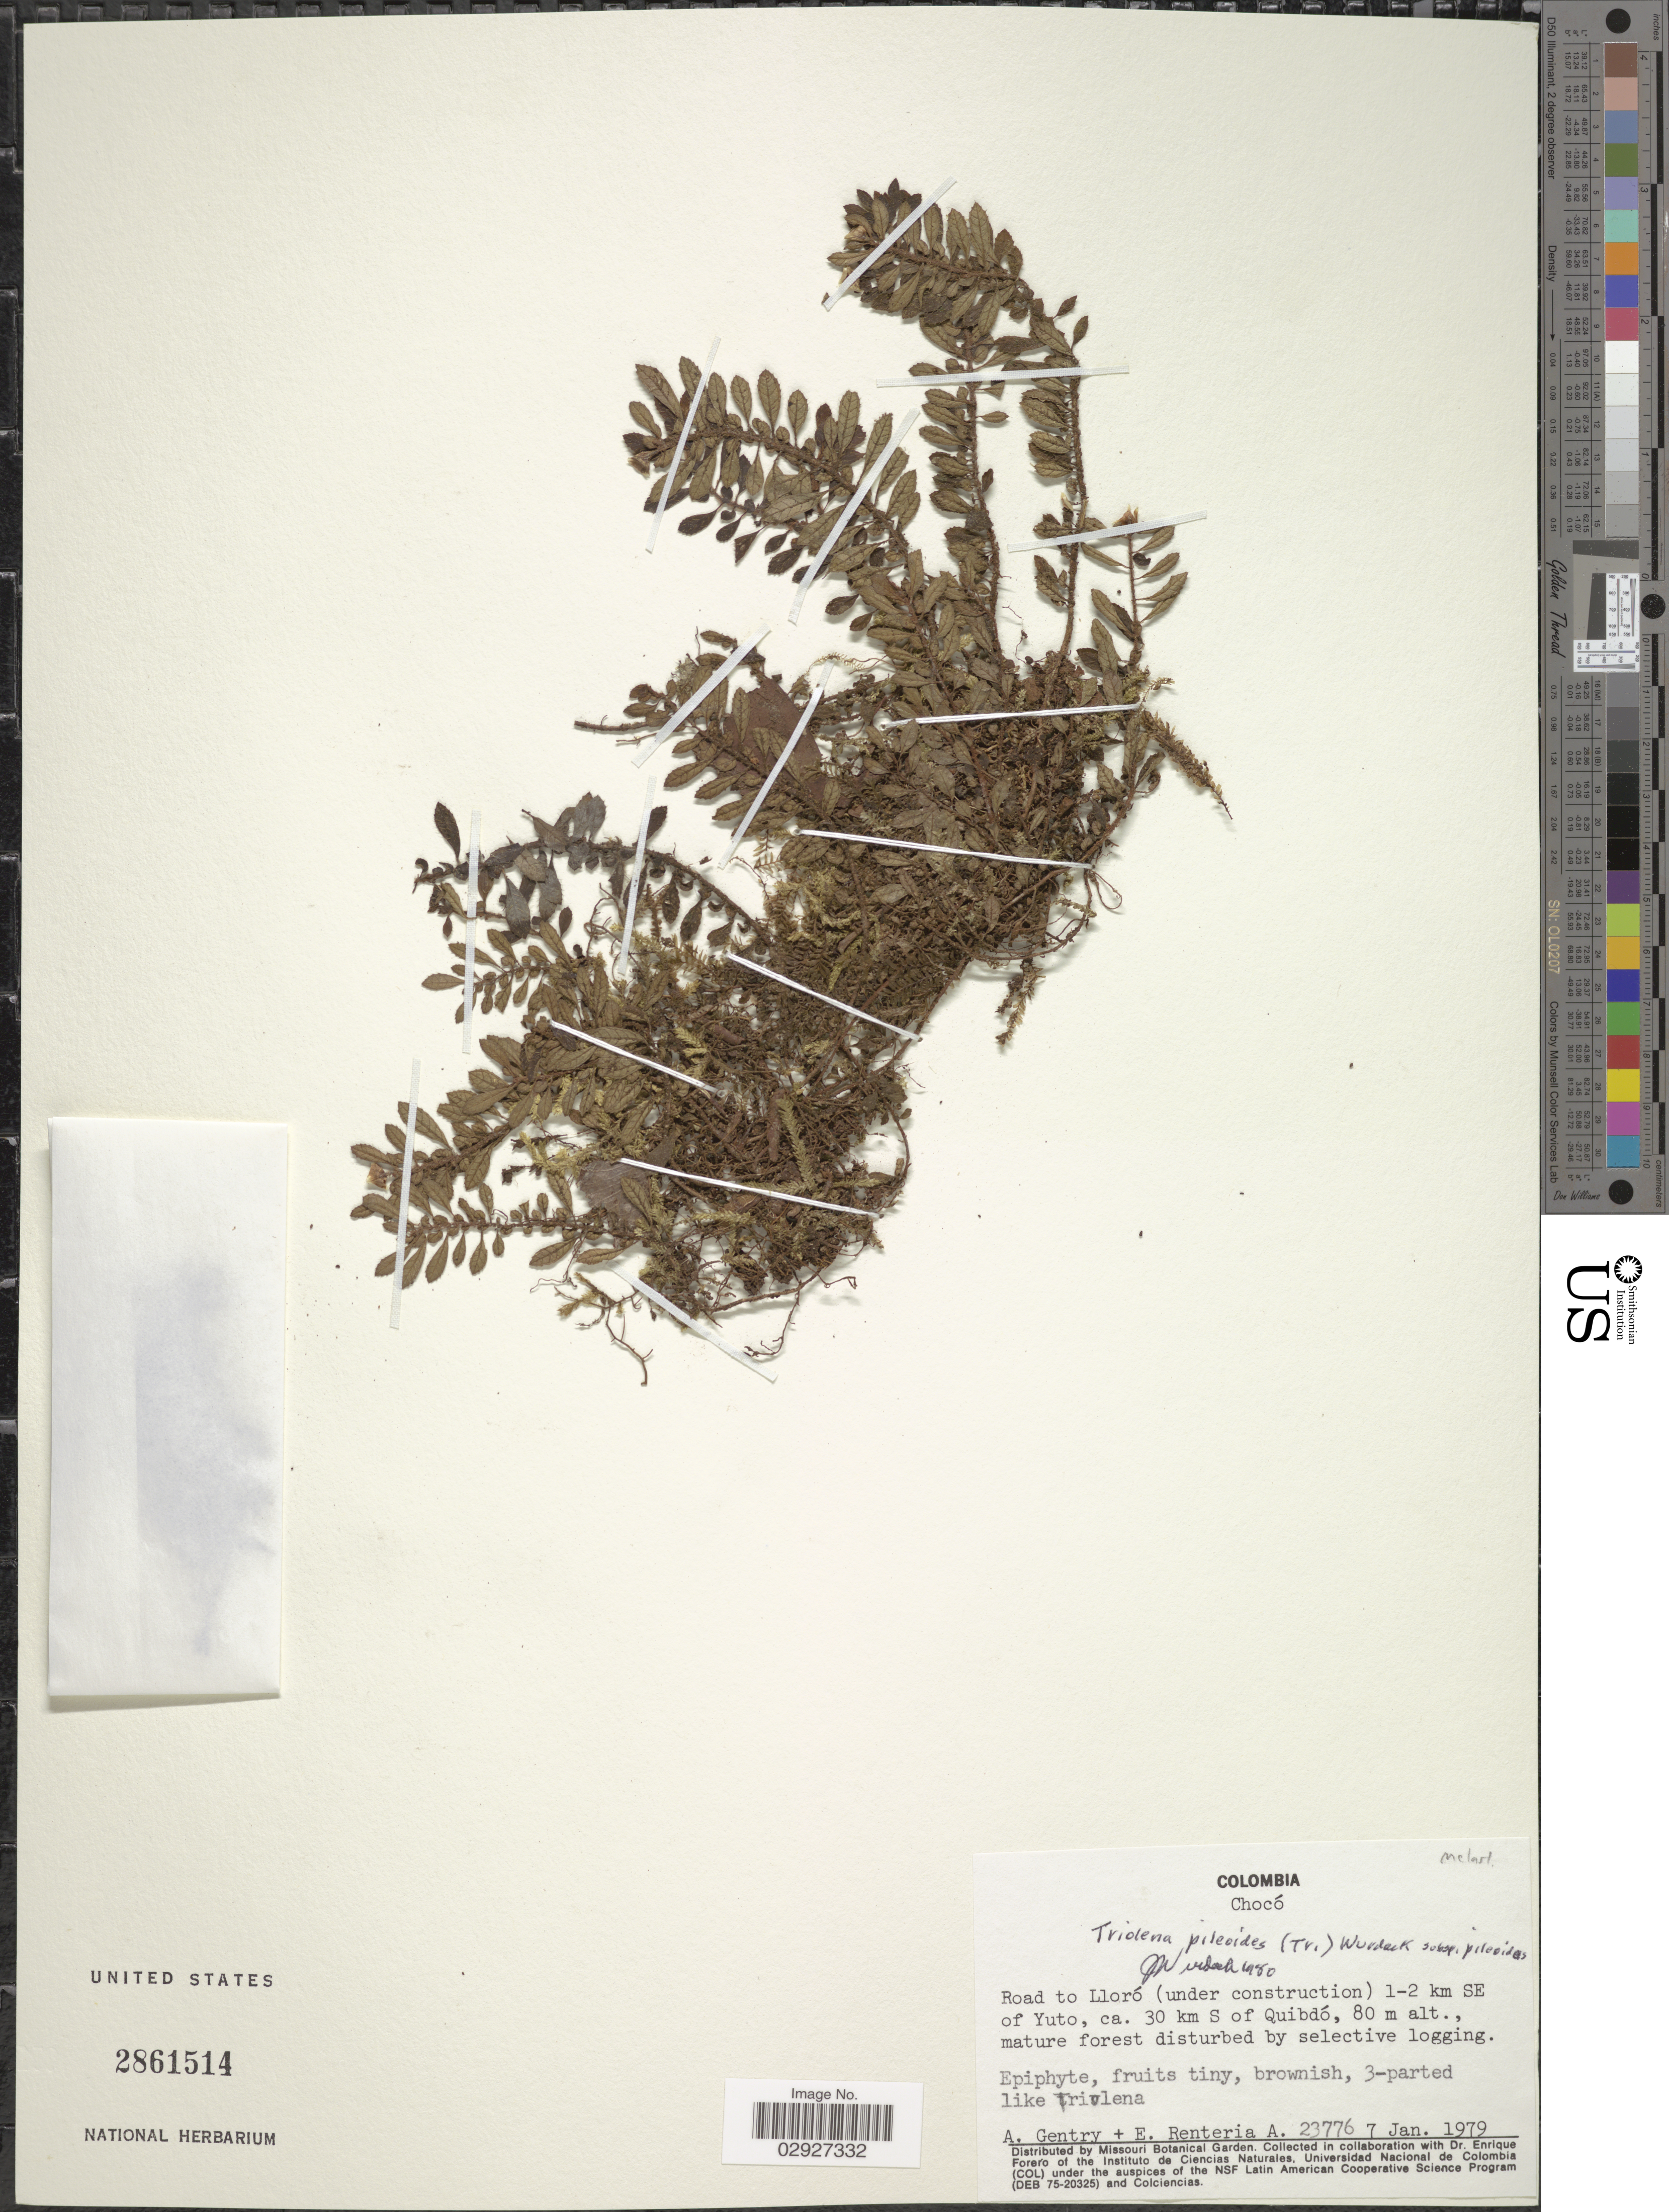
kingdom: Plantae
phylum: Tracheophyta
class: Magnoliopsida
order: Myrtales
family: Melastomataceae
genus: Triolena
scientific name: Triolena pileoides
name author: (Triana) Wurdack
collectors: A. H. Gentry & E. Renteria A.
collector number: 23776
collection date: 1979-01-07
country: Colombia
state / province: Chocó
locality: Road to Lloró (under construction) 1-2 km SE of Yuto, ca. 30 km S of Quibdó.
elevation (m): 80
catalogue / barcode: US 2861514